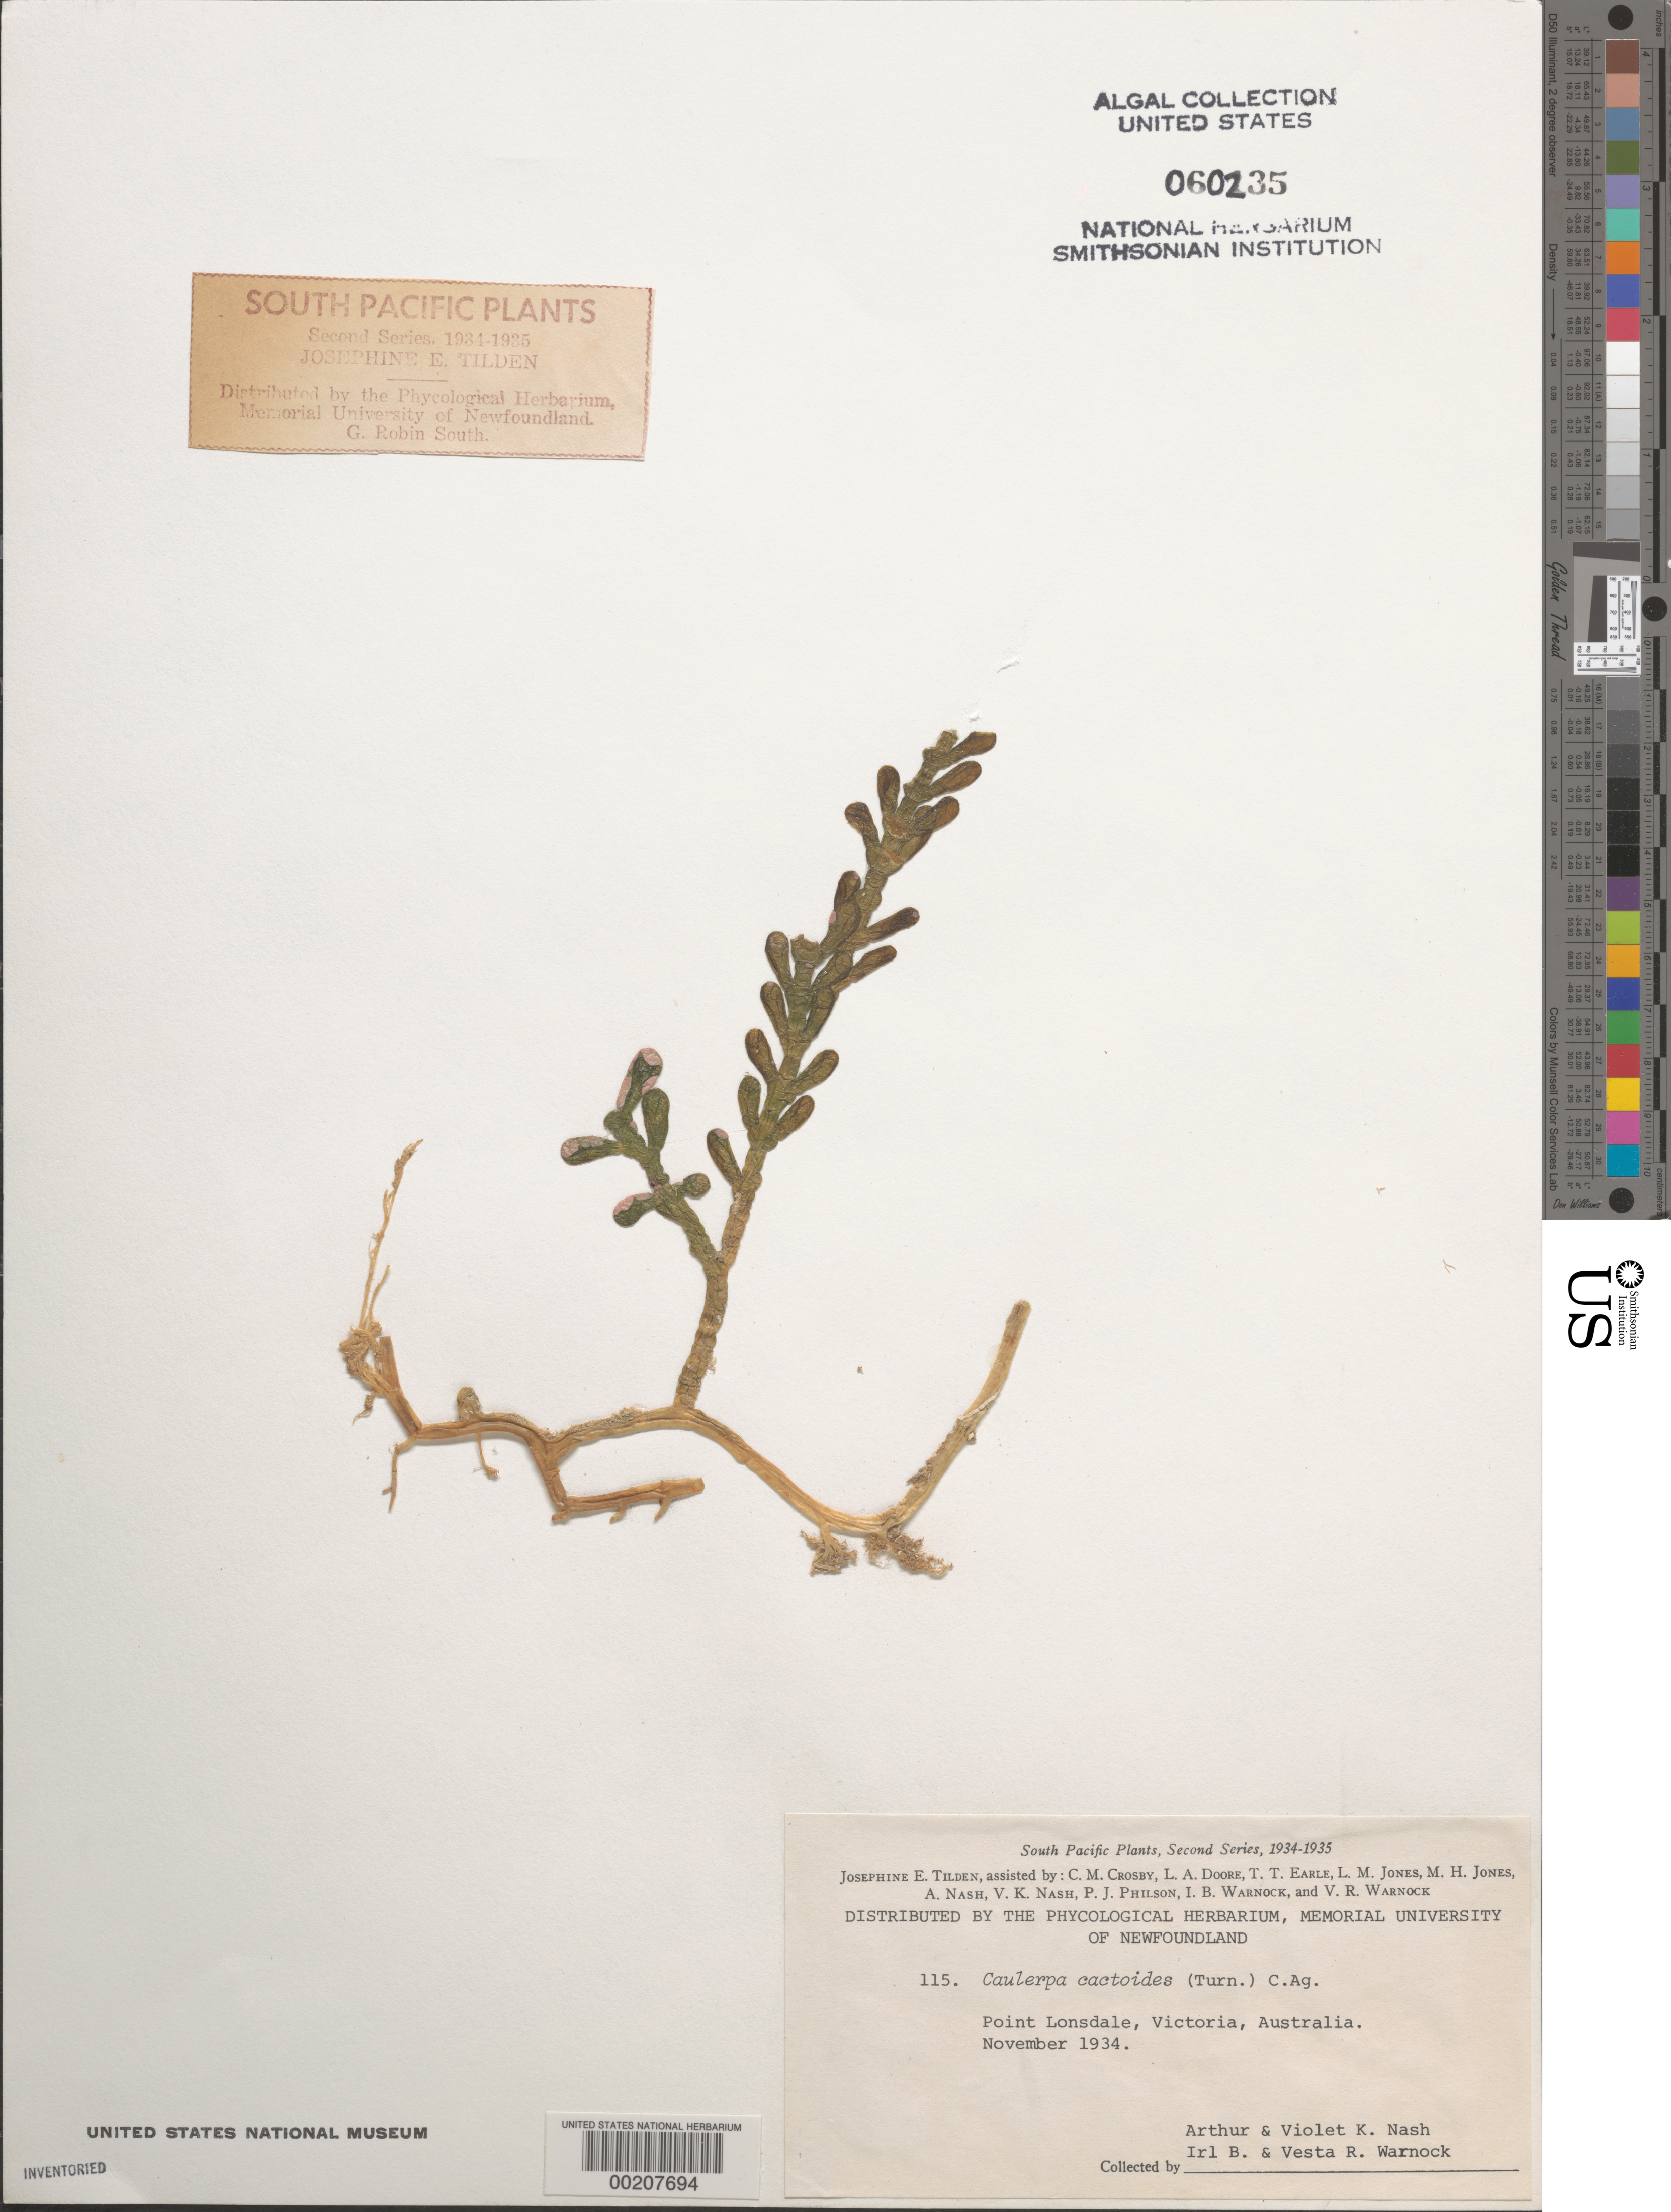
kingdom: Plantae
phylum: Chlorophyta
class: Ulvophyceae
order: Bryopsidales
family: Caulerpaceae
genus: Caulerpa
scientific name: Caulerpa cactoides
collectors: A. Nash, V. K. Nash, I. Warnock & V. Warnock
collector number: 115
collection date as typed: Nov 1934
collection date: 1934-11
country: Australia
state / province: Victoria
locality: Point lonsdale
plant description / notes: Tilden, South Pacific Plants, Second Series, 1934-1935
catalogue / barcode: US 60235